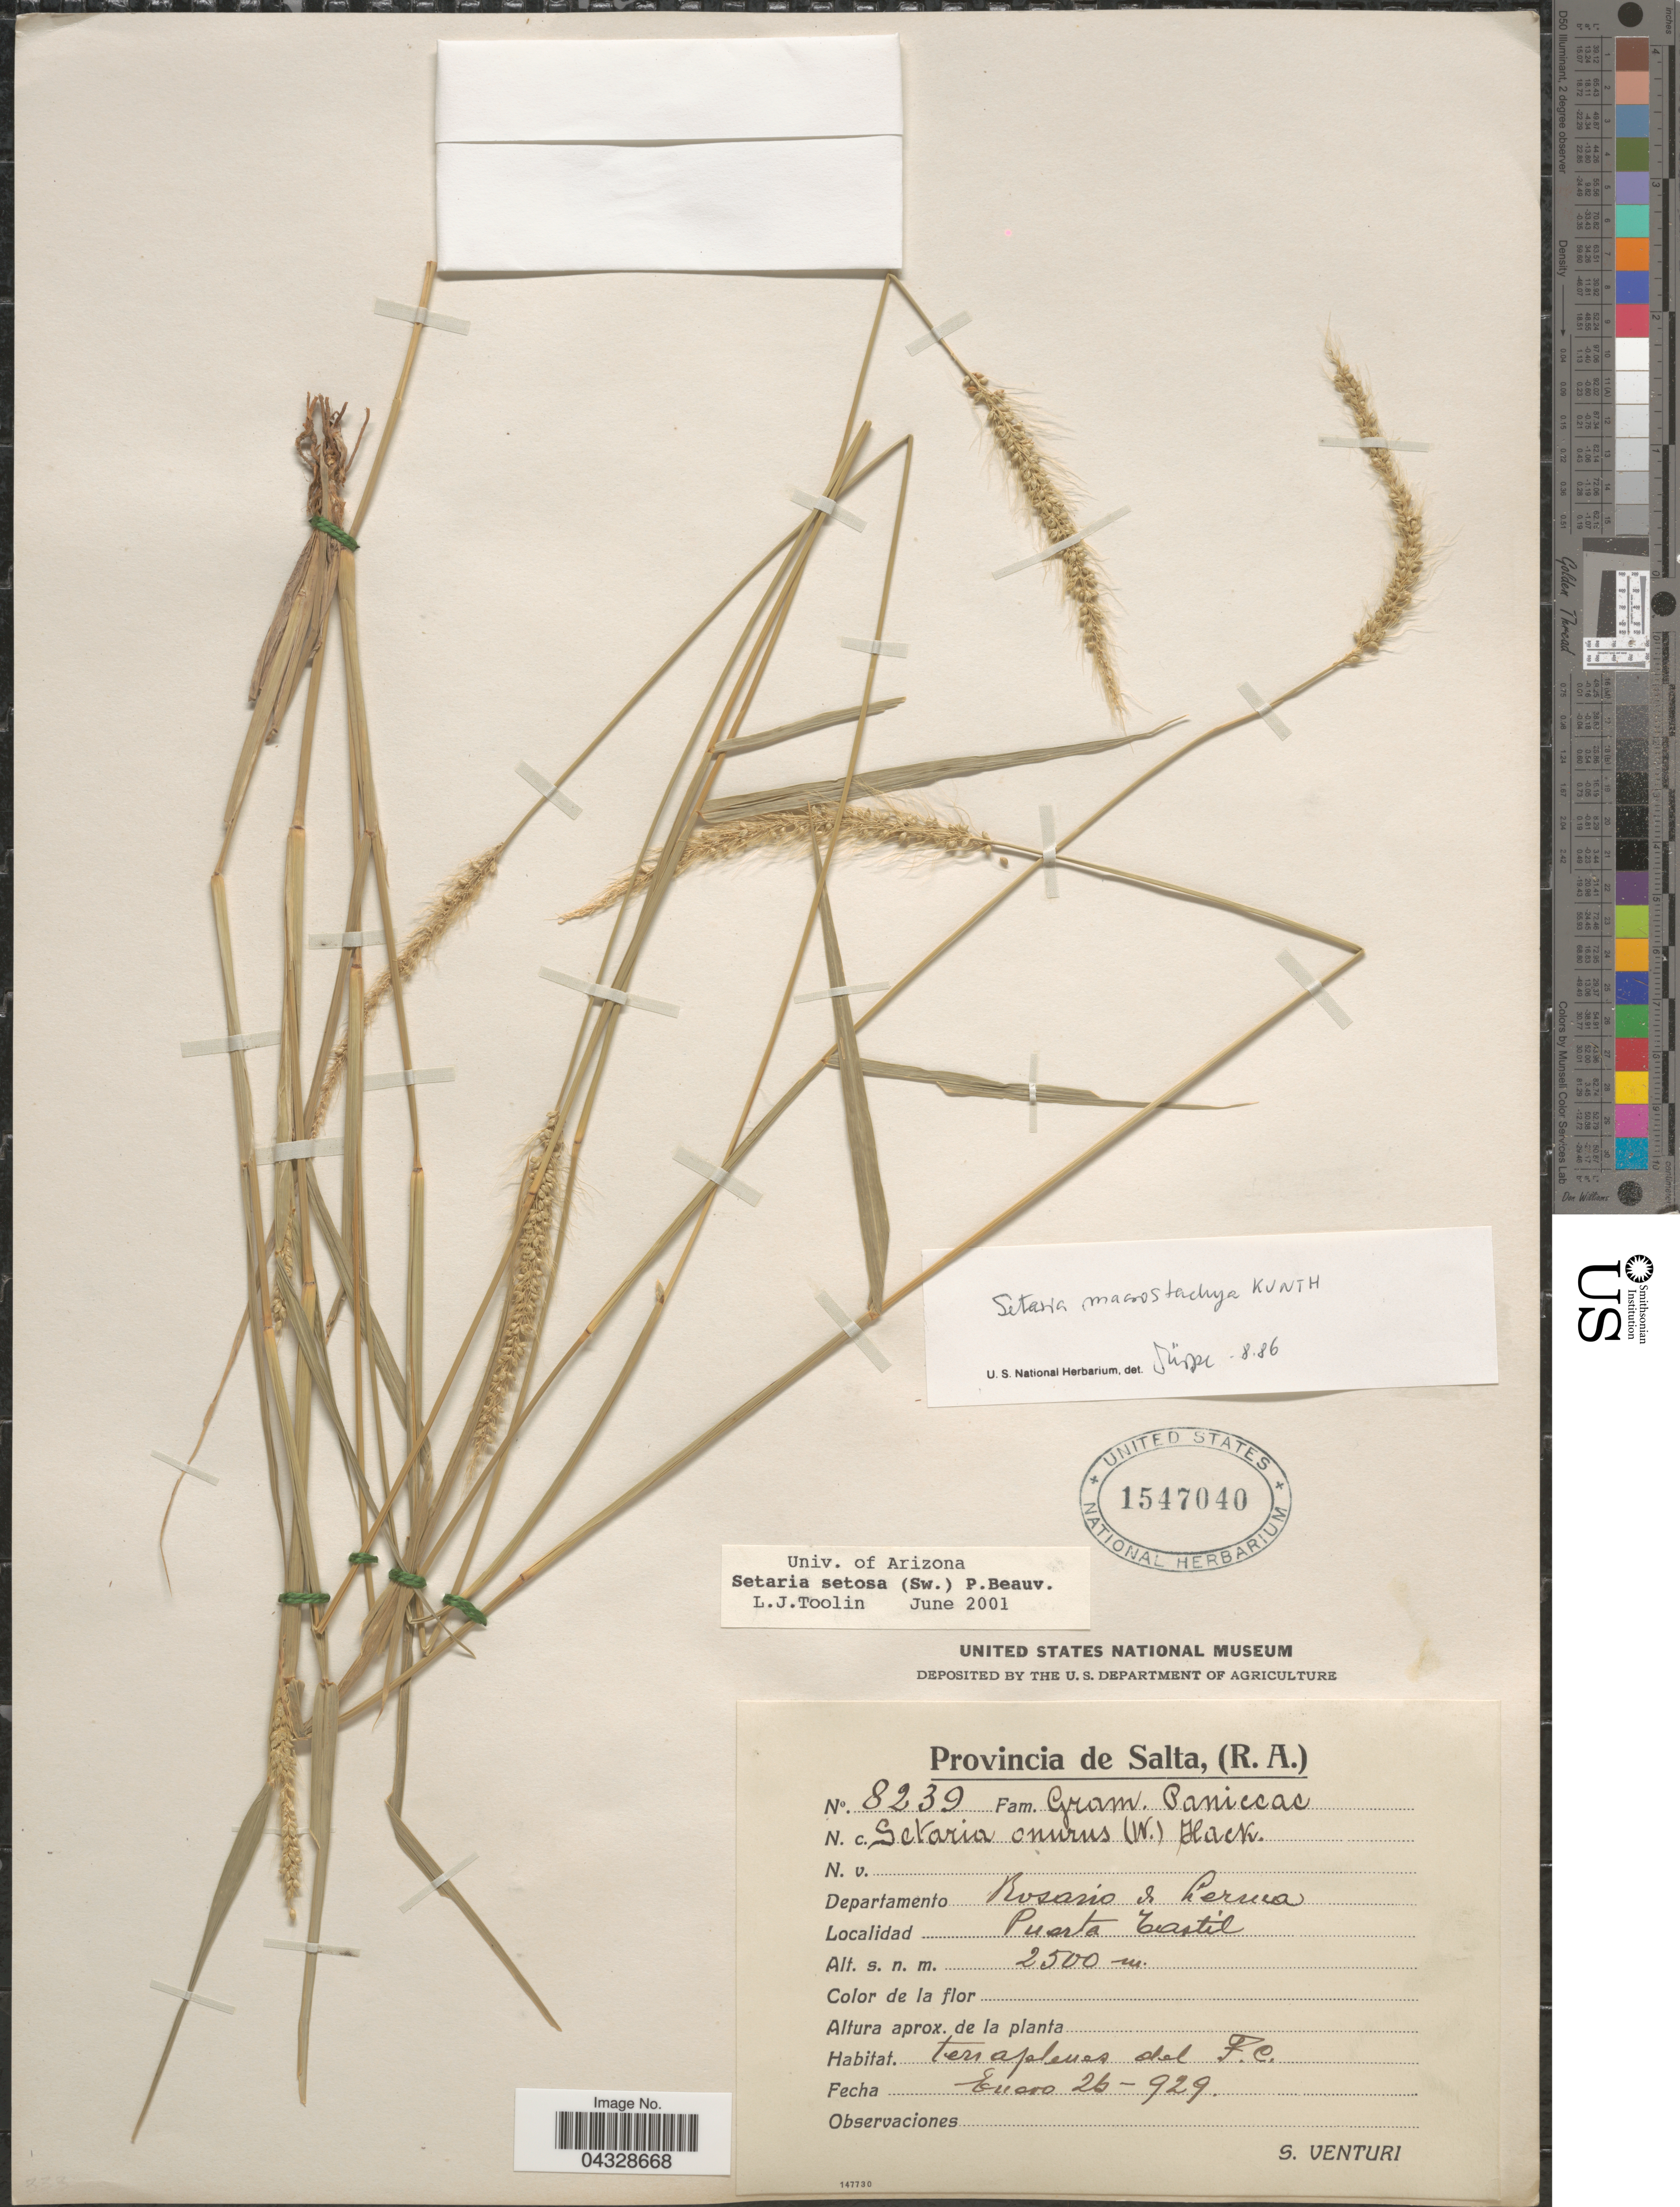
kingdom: Plantae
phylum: Tracheophyta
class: Liliopsida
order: Poales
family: Poaceae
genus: Setaria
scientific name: Setaria setosa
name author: (Sw.) P. Beauv.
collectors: S. Venturi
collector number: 8239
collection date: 1929-01-26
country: Argentina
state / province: Salta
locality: Departamento Rosaria de Lerma. Puesta Tastil. Terraplenas del F.C.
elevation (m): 2500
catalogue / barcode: US 1547040